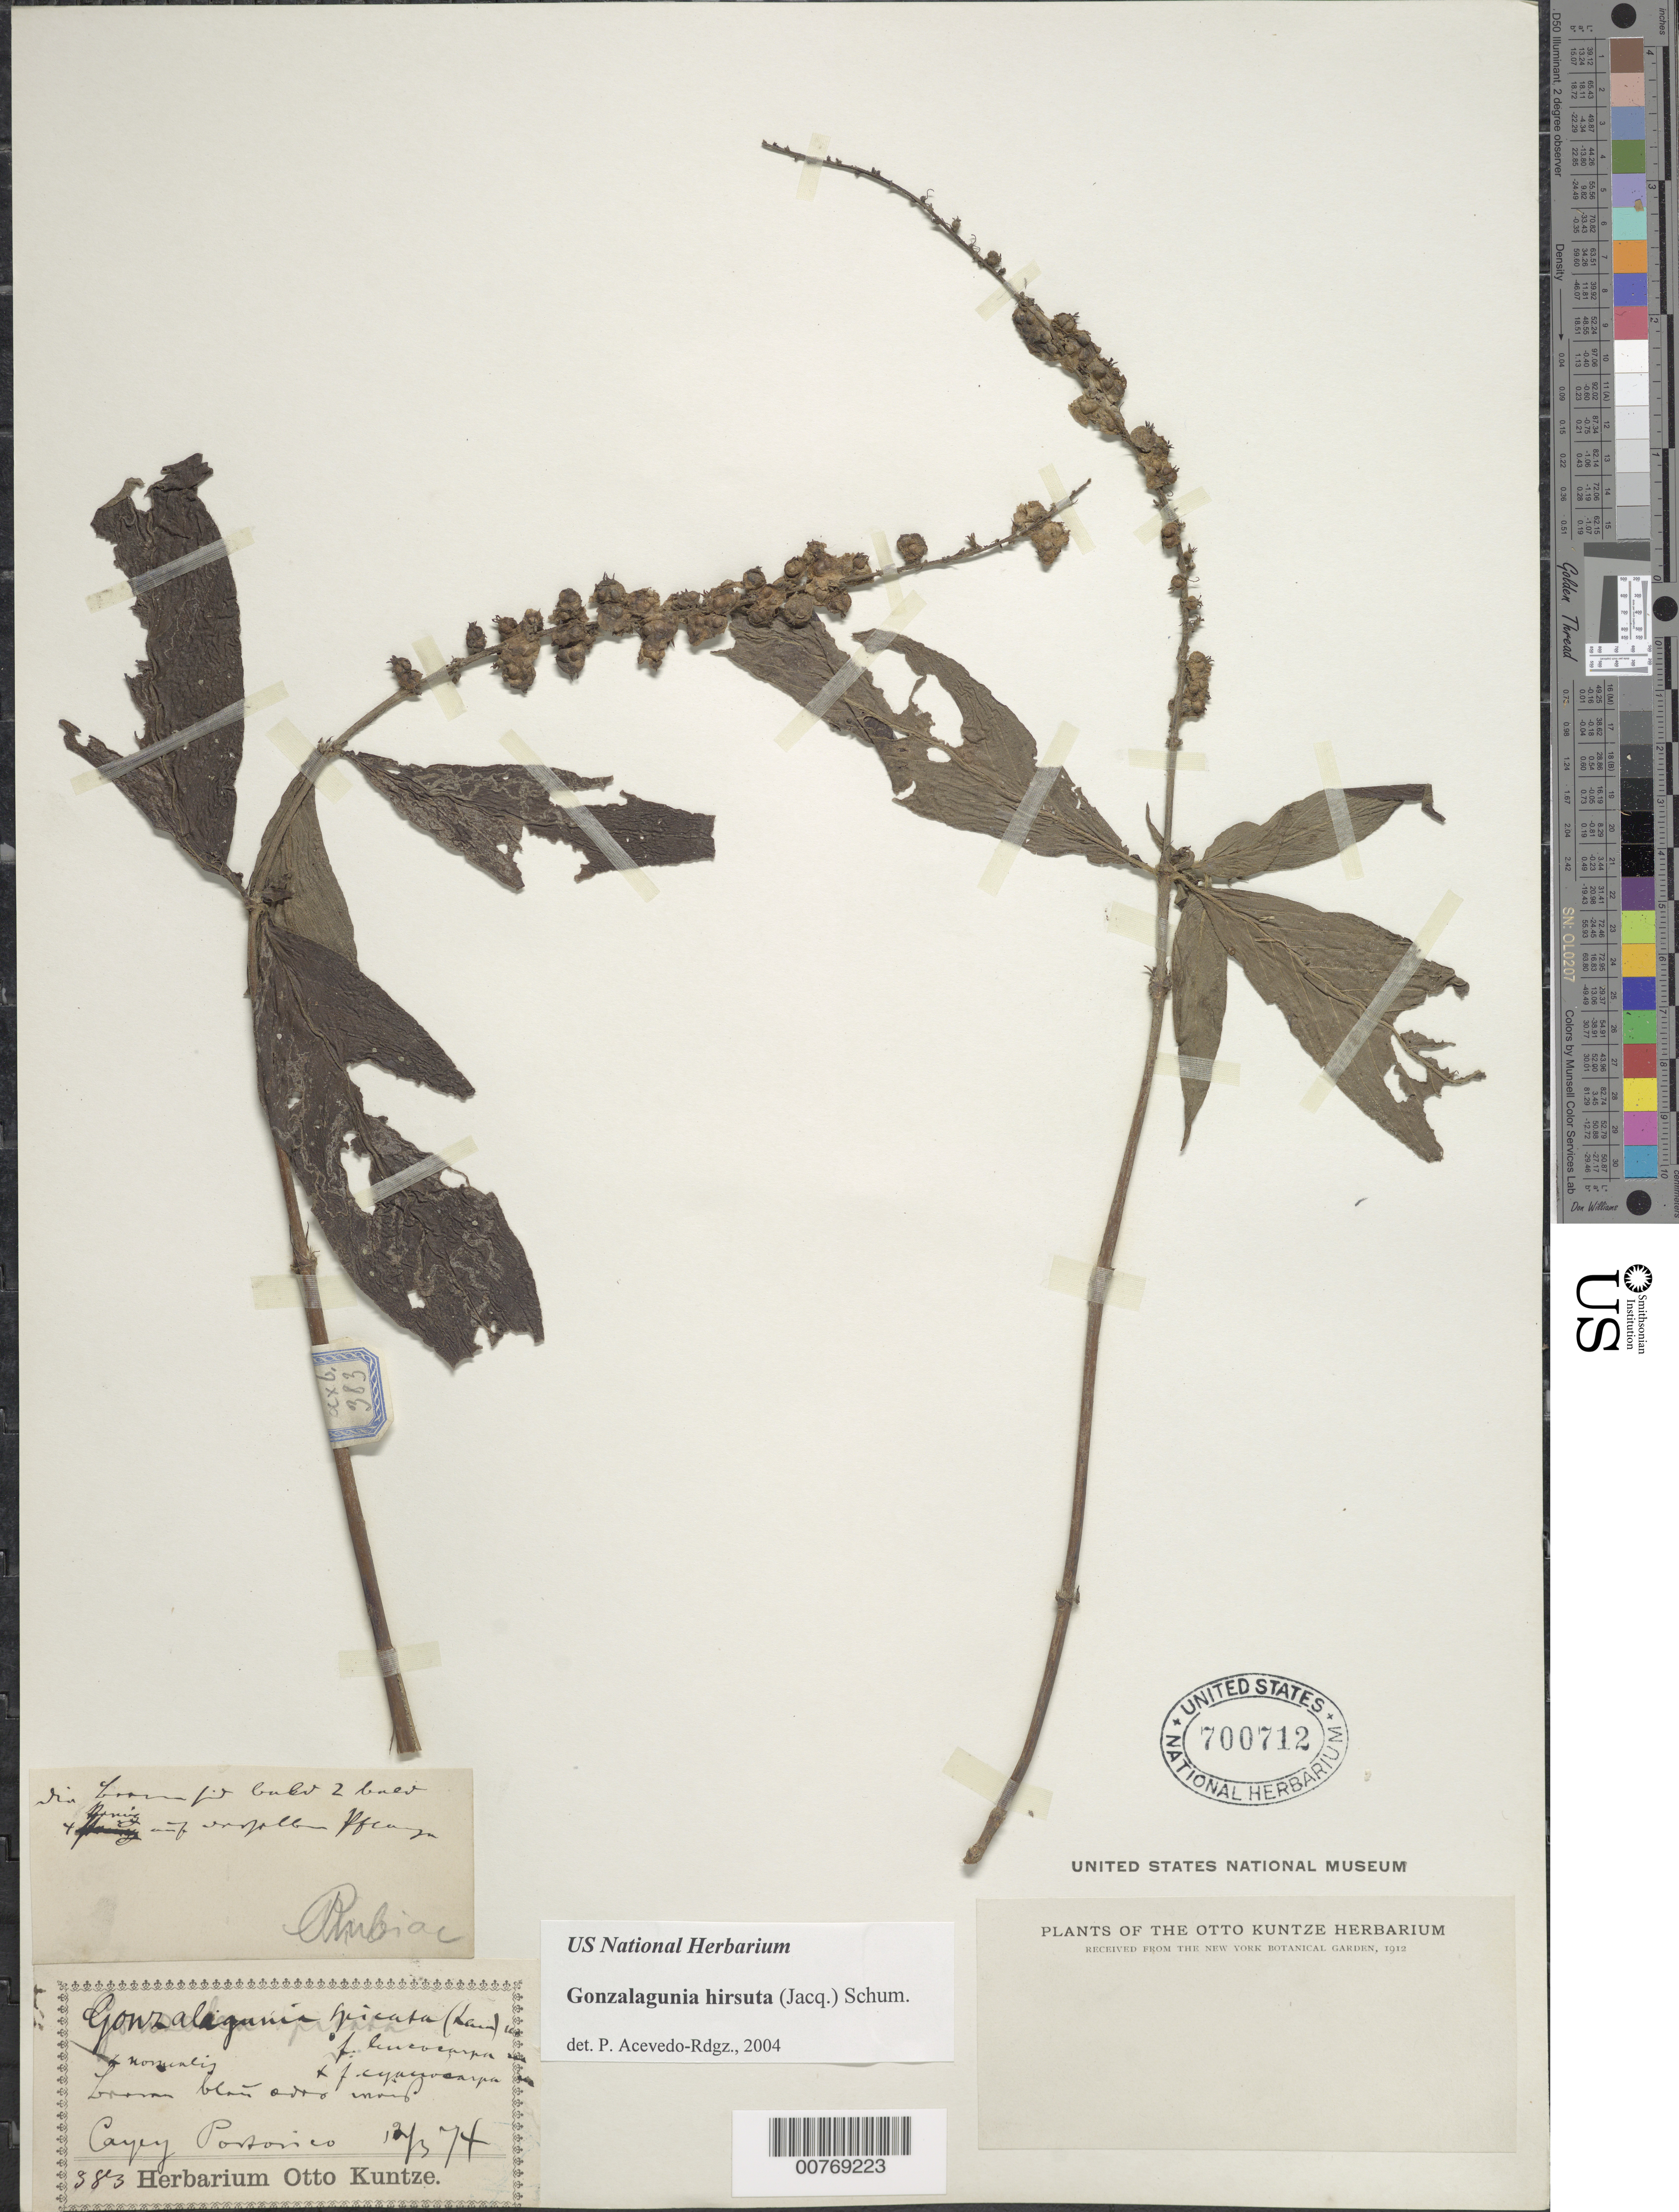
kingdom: Plantae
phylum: Tracheophyta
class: Magnoliopsida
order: Gentianales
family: Rubiaceae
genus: Gonzalagunia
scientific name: Gonzalagunia hirsuta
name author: (Jacq.) K. Schum.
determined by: Acevedo-Rodríguez, P., (BOT), Smithsonian Institution - National Museum of Natural History (UNITED STATES)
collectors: C.E.O. Kuntze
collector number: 383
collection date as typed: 12 Mar 1874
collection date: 1874-03-12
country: Puerto Rico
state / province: Cayey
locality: Cayey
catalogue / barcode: US 700712